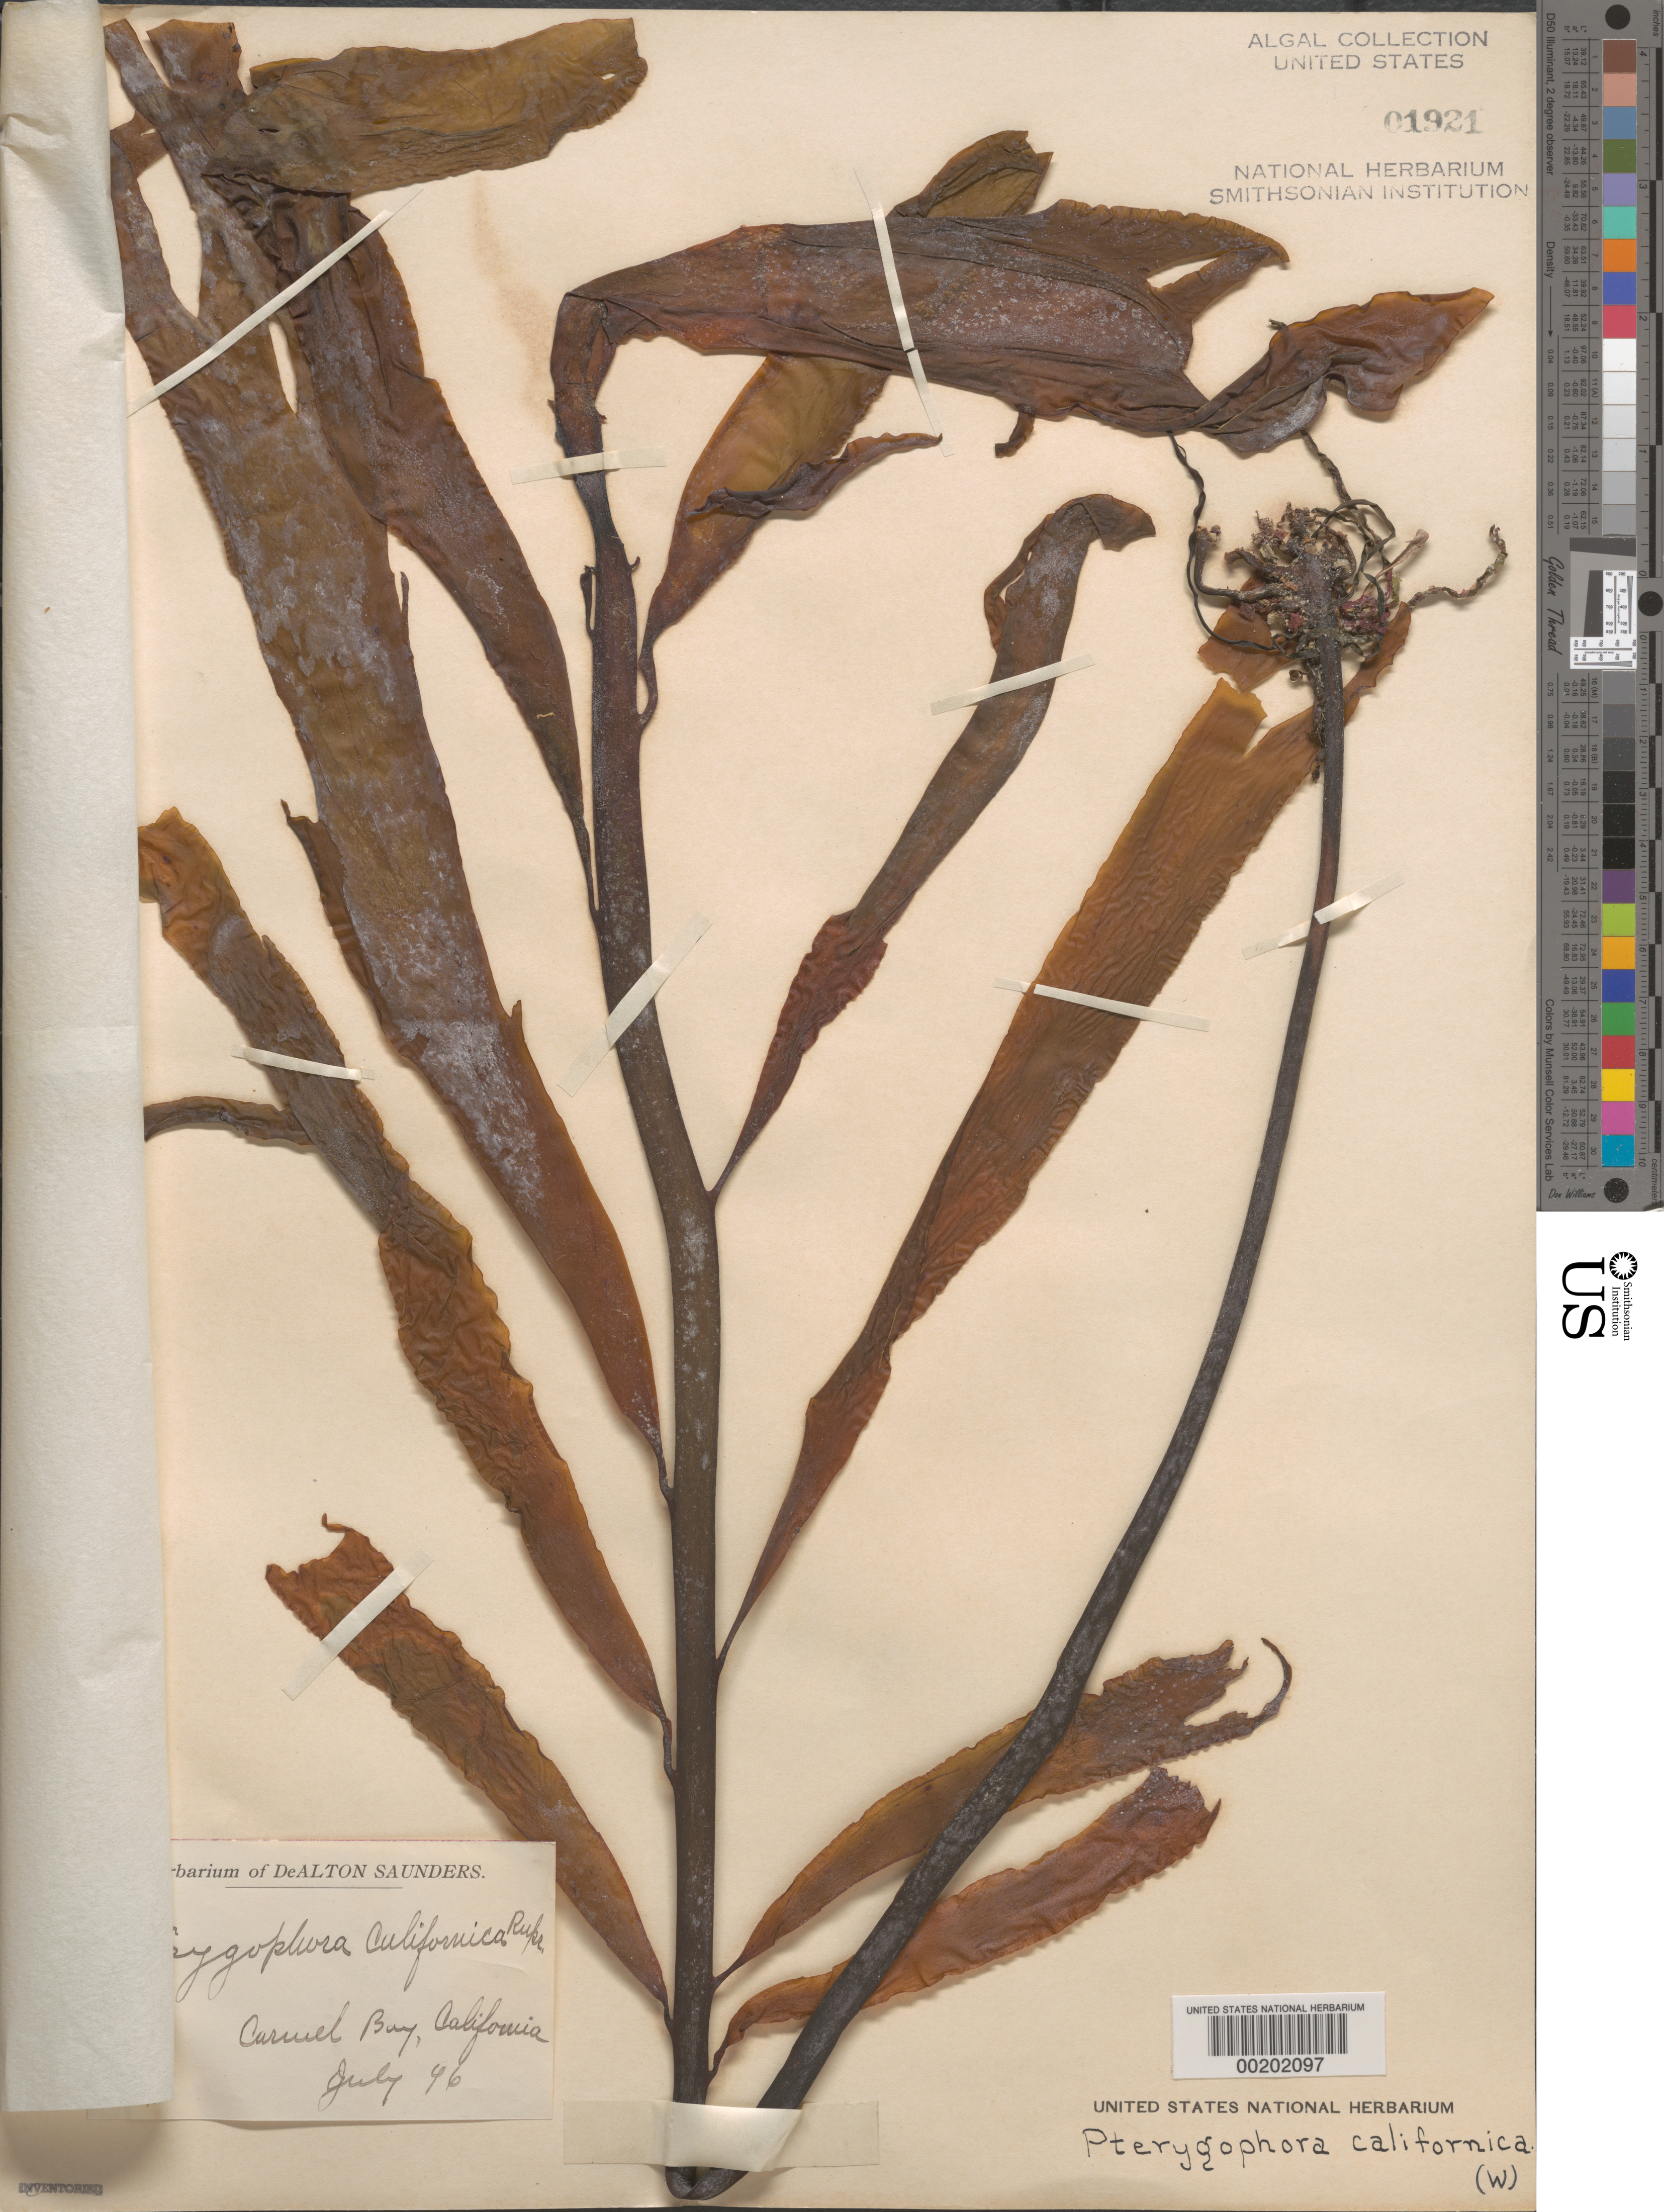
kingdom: Chromista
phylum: Ochrophyta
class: Phaeophyceae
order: Laminariales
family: Alariaceae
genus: Pterygophora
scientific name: Pterygophora californica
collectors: D. Saunders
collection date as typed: Jul 1896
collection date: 1896-07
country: United States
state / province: California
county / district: Monterey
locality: Carmel Bay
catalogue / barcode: US 1921